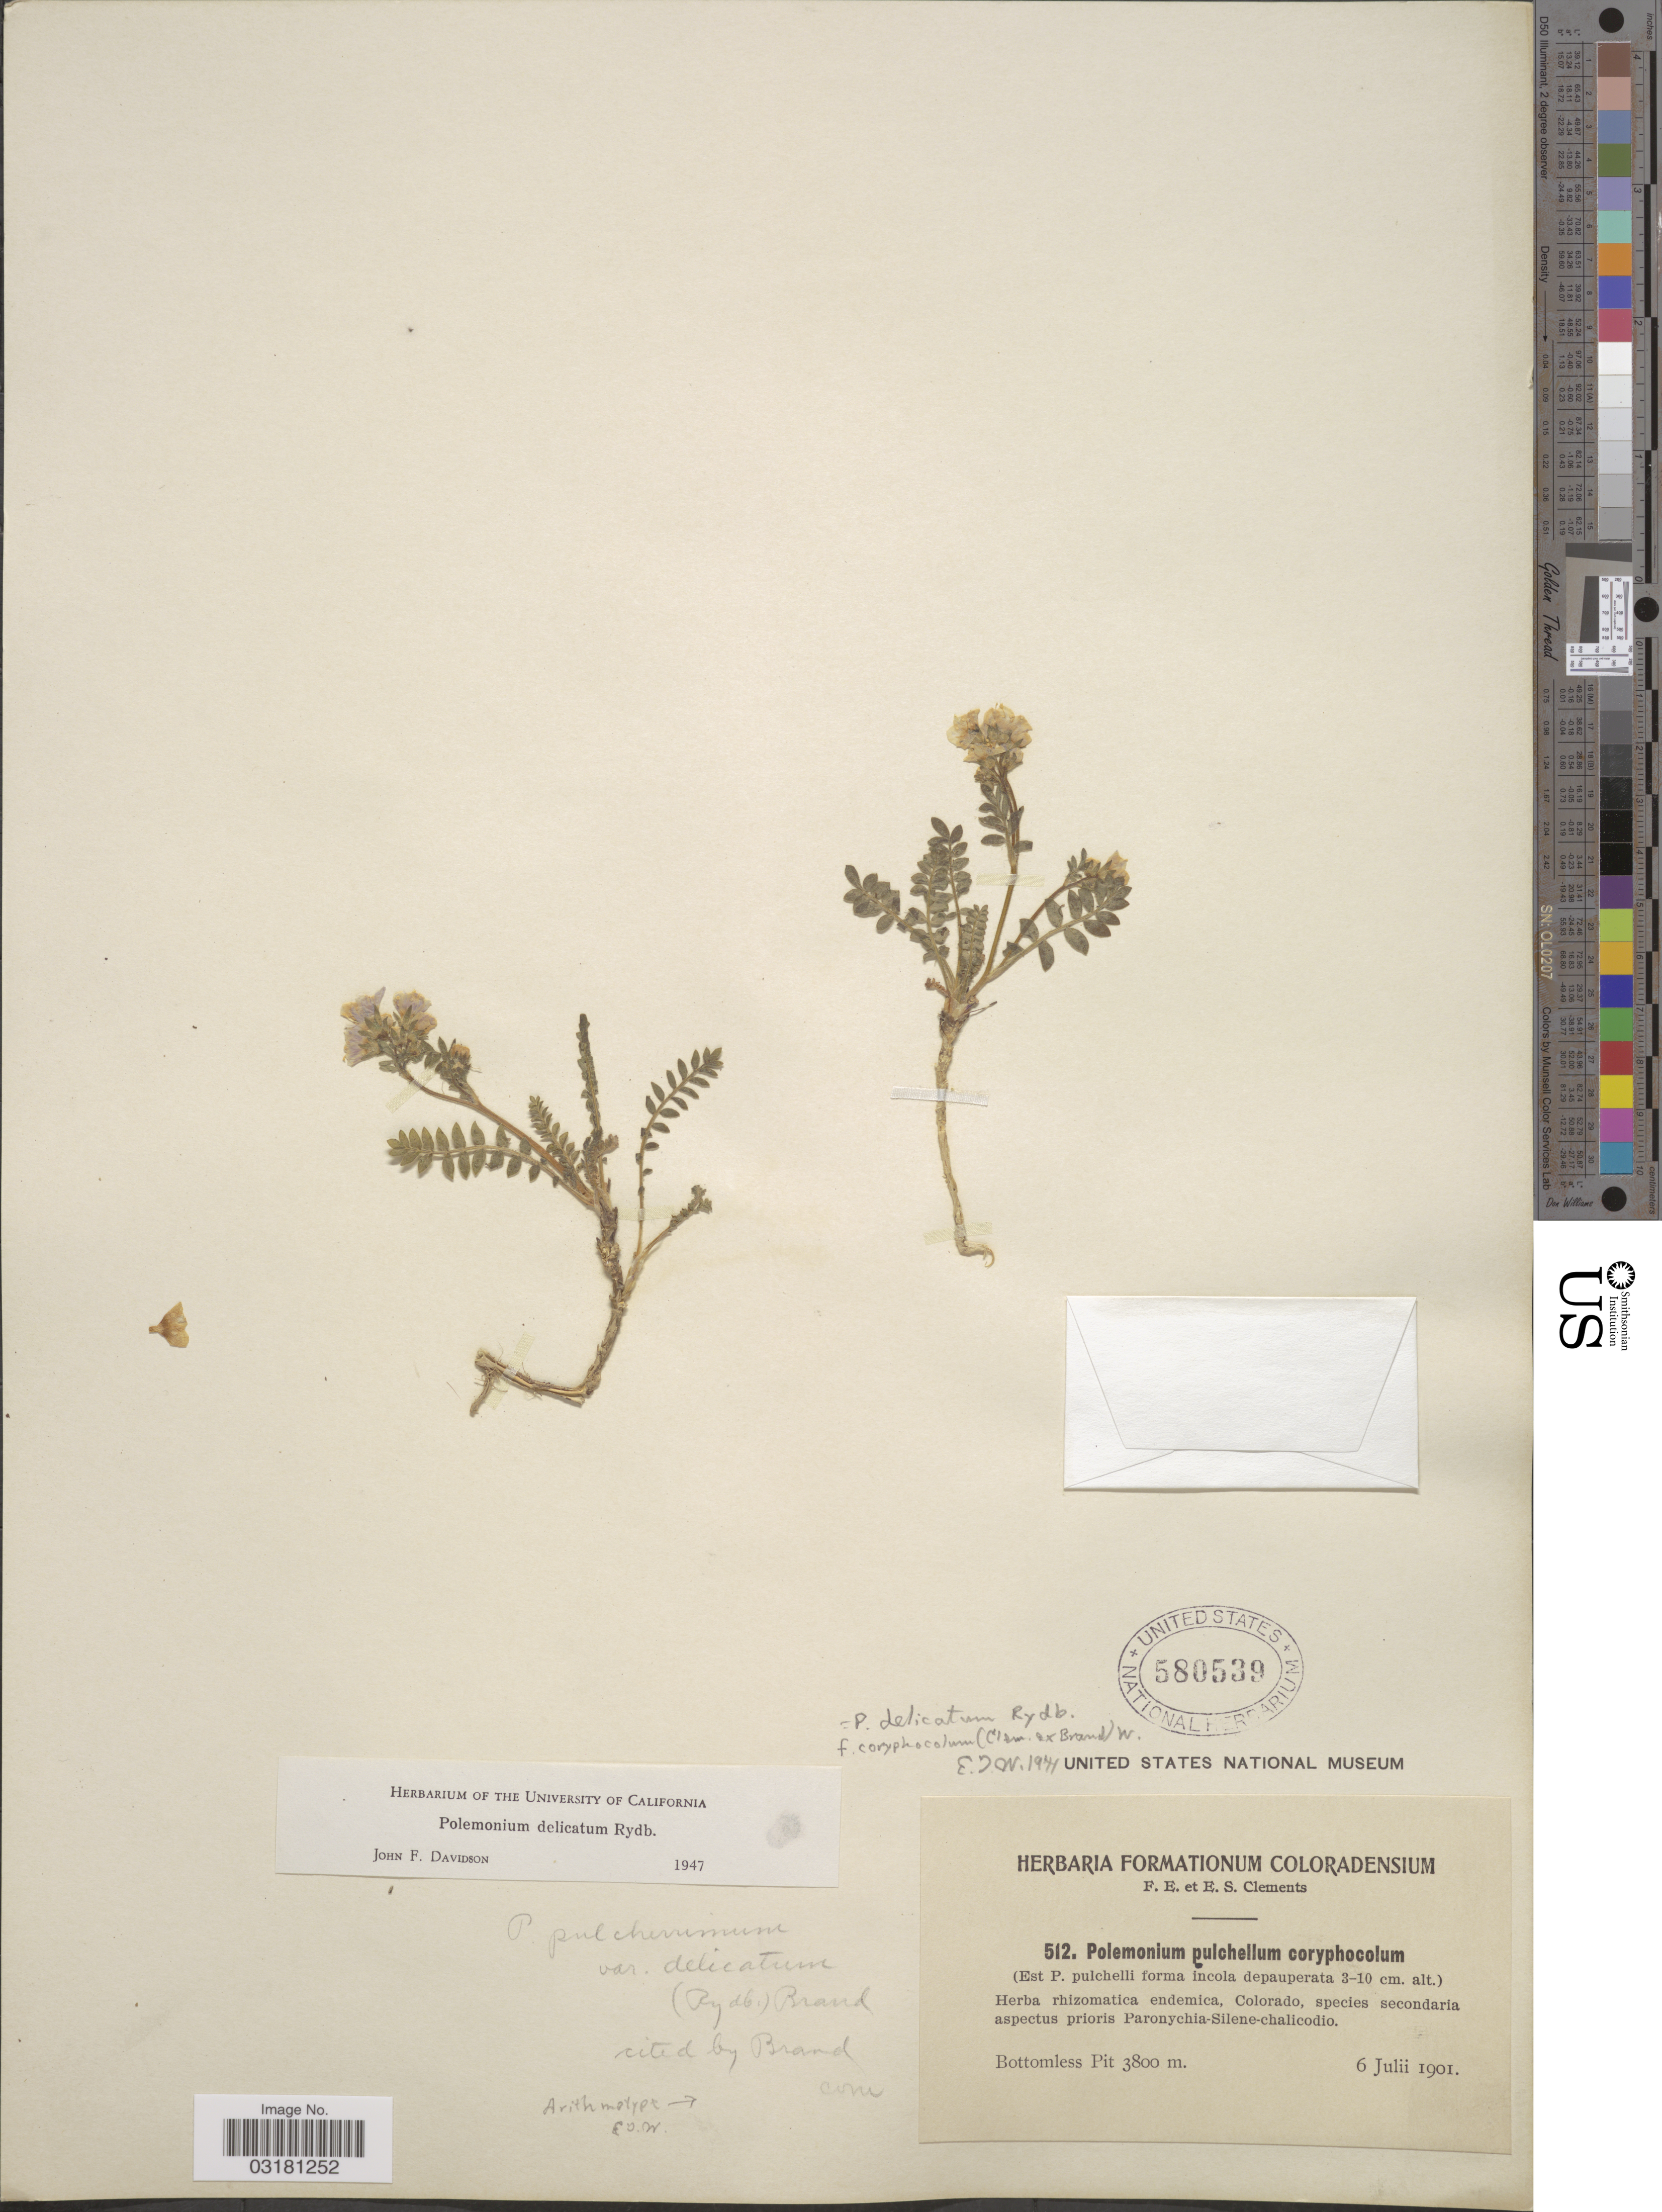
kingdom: Plantae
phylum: Tracheophyta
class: Magnoliopsida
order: Ericales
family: Polemoniaceae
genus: Polemonium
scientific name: Polemonium delicatum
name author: Rydb.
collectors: F. E. Clements & E. S. Clements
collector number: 512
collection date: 1901-07-06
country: United States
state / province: Colorado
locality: Bottomless Pit.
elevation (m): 3800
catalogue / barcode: US 580539